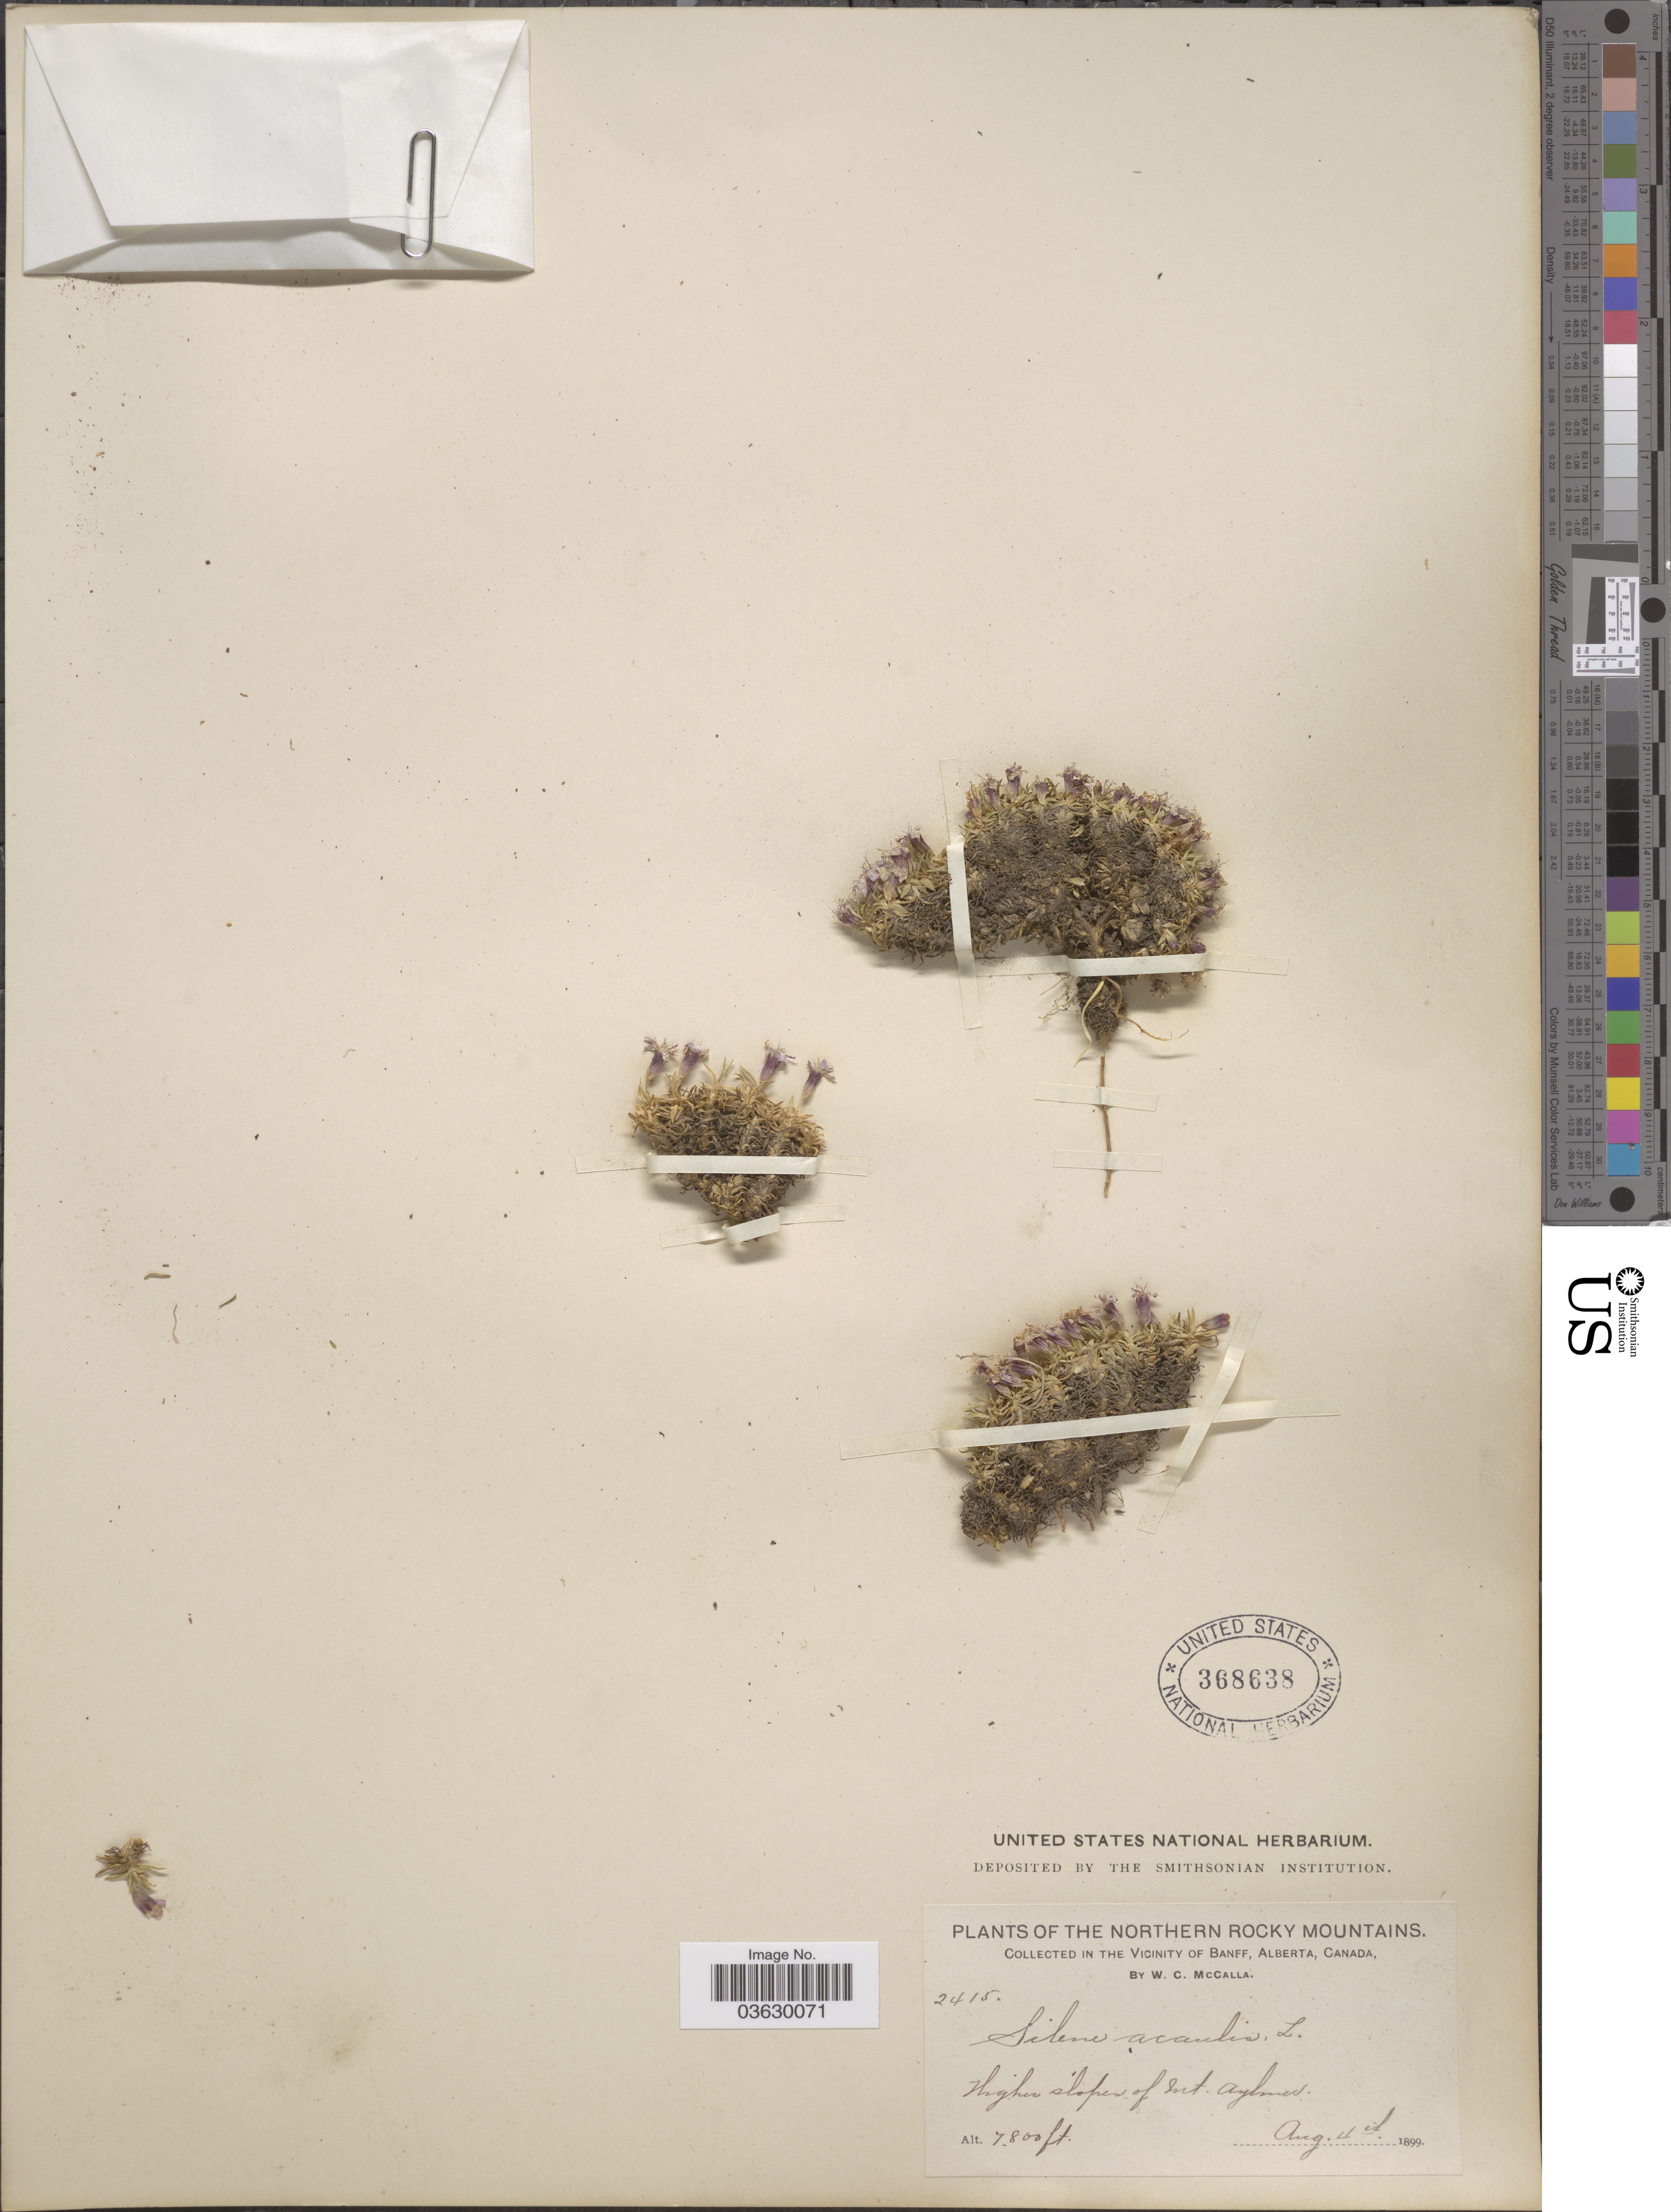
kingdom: Plantae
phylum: Tracheophyta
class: Magnoliopsida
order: Caryophyllales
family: Caryophyllaceae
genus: Silene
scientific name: Silene acaulis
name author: (L.) Jacq.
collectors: W. McCalla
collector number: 2415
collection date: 1899-08-04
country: Canada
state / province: Alberta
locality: The Northern Rocky Mountains. Vicinity of Banff. Higher slopes of Mt. Aylmer.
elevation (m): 213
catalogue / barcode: US 368638